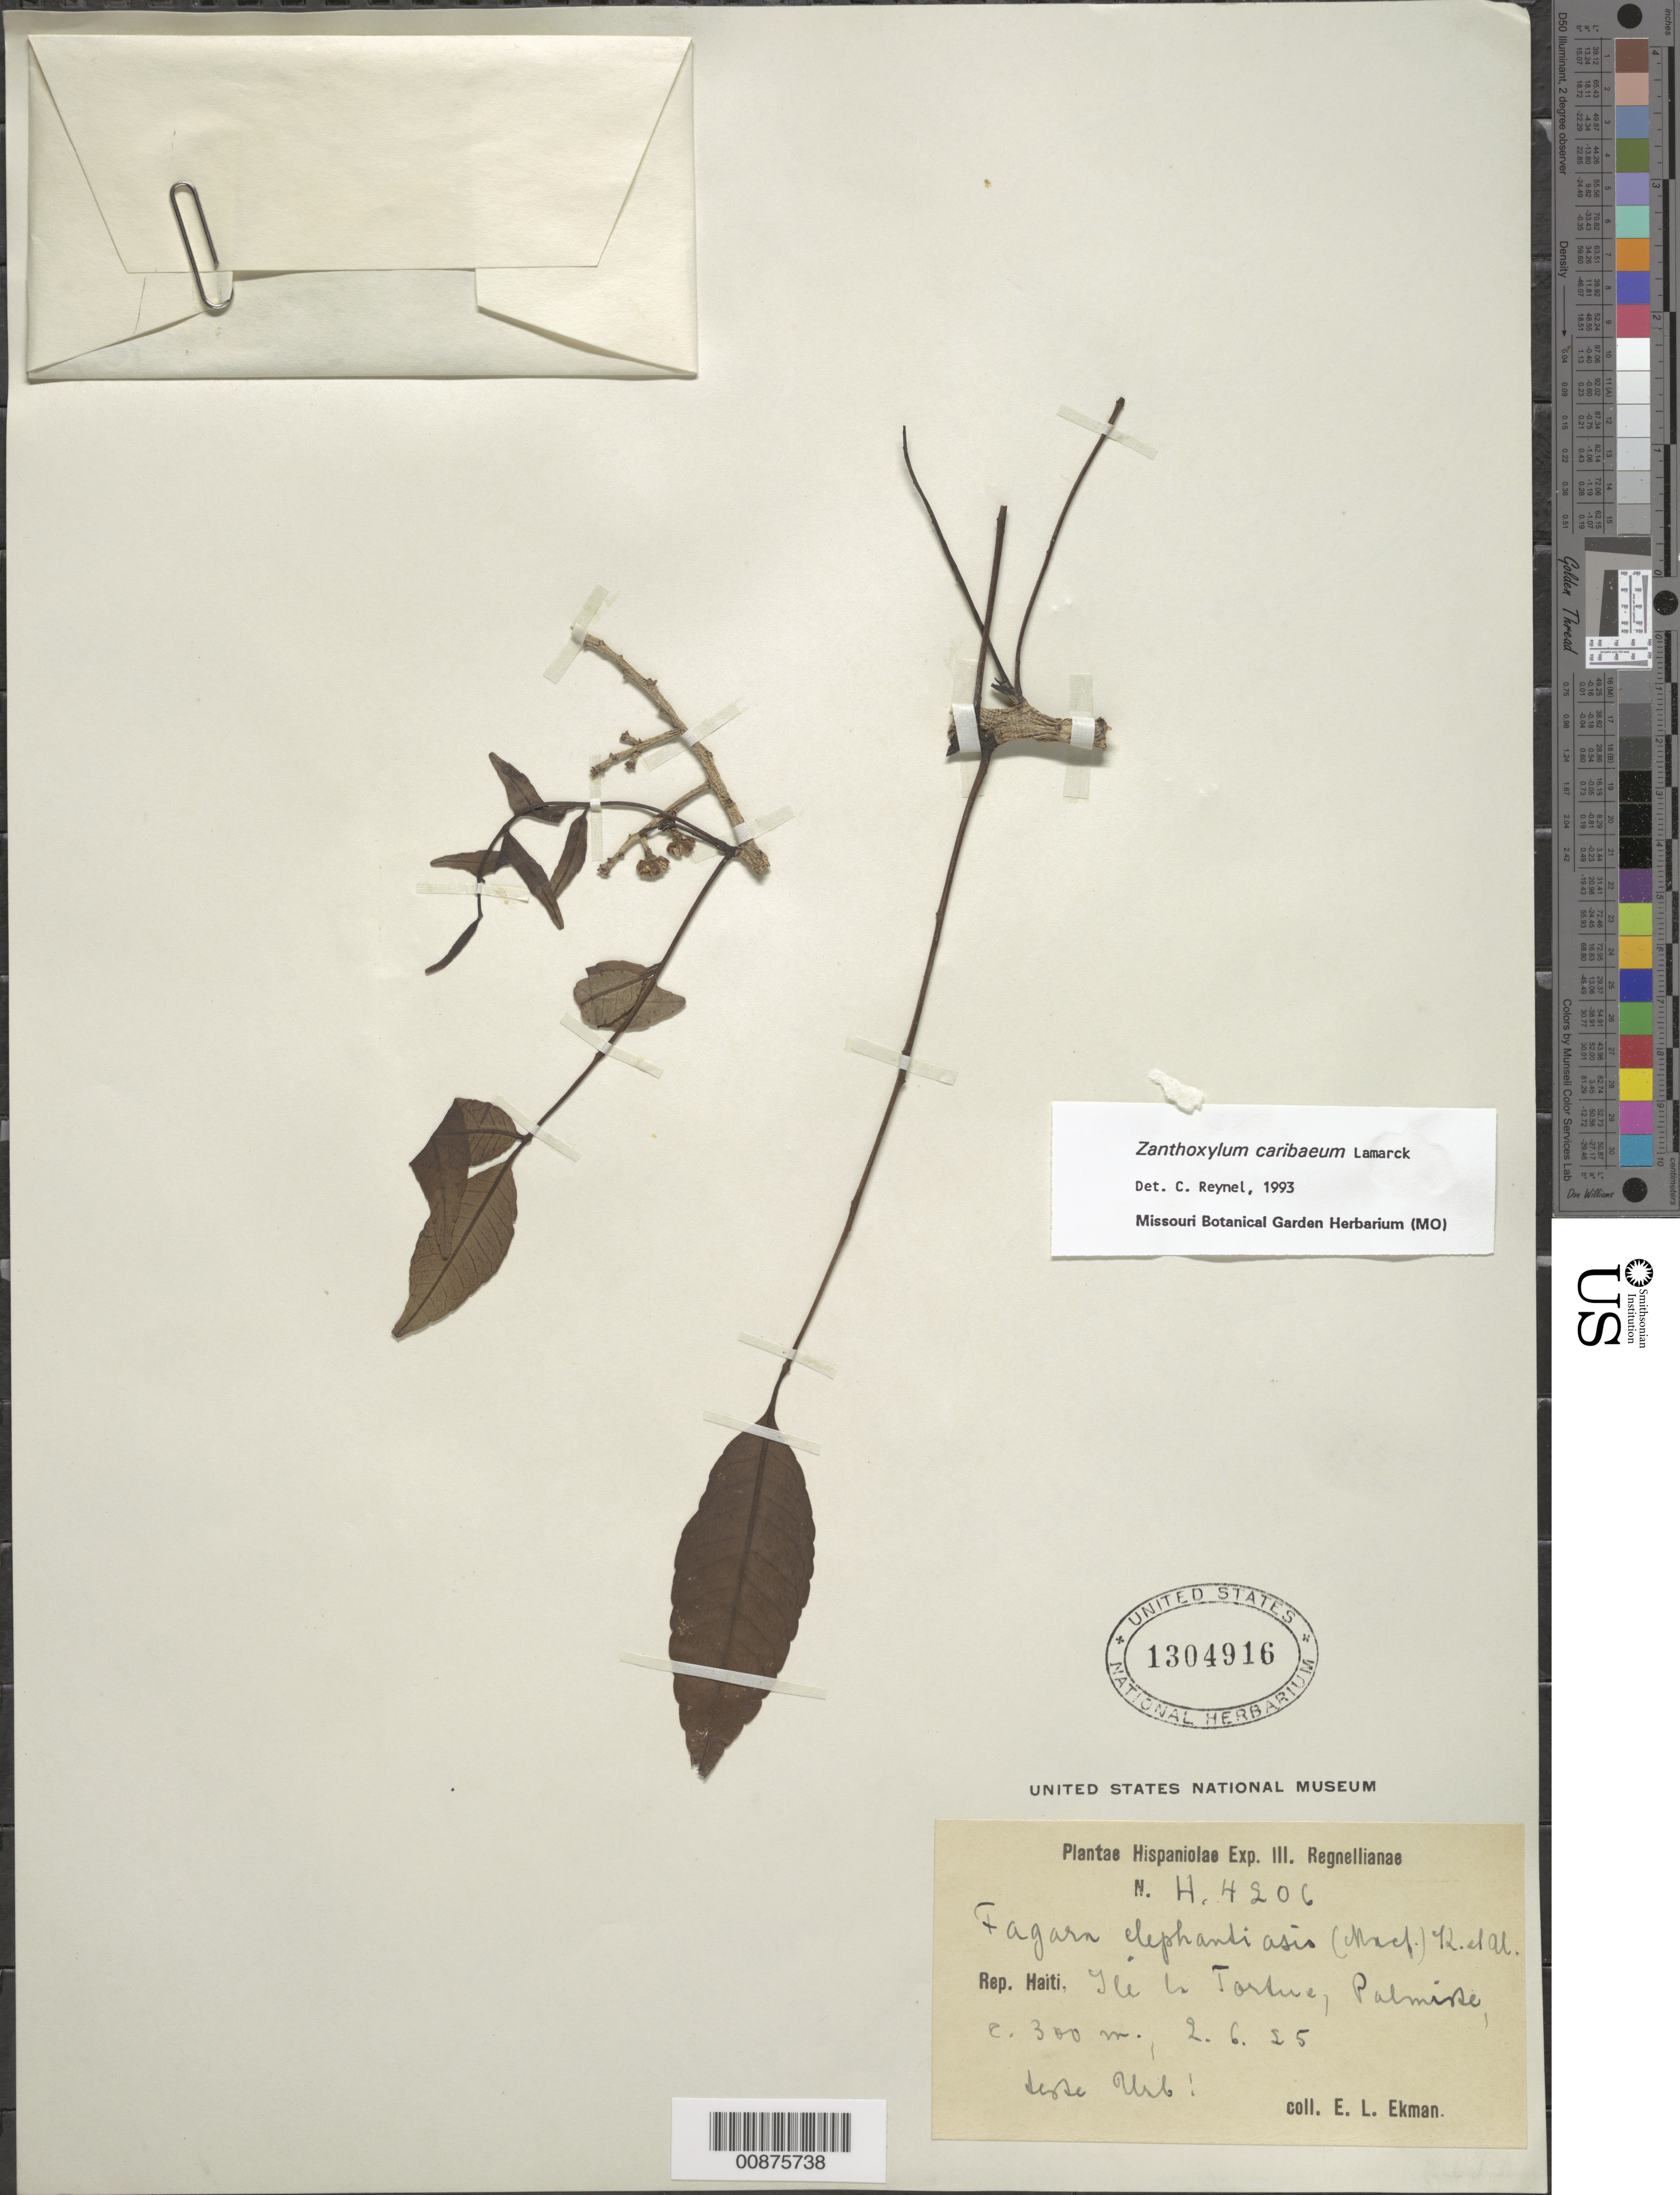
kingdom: Plantae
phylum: Tracheophyta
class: Magnoliopsida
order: Sapindales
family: Rutaceae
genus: Zanthoxylum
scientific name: Zanthoxylum caribaeum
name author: Lam.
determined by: Reynel, Carlos A., (MO), Missouri Botanical Garden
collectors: E. L. Ekman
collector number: H 4206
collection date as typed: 02 Jun 1925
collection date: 1925-06-02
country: Haiti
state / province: Nord-Ouest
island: Île de la Tortue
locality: Palmiste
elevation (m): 300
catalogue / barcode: US 1304916